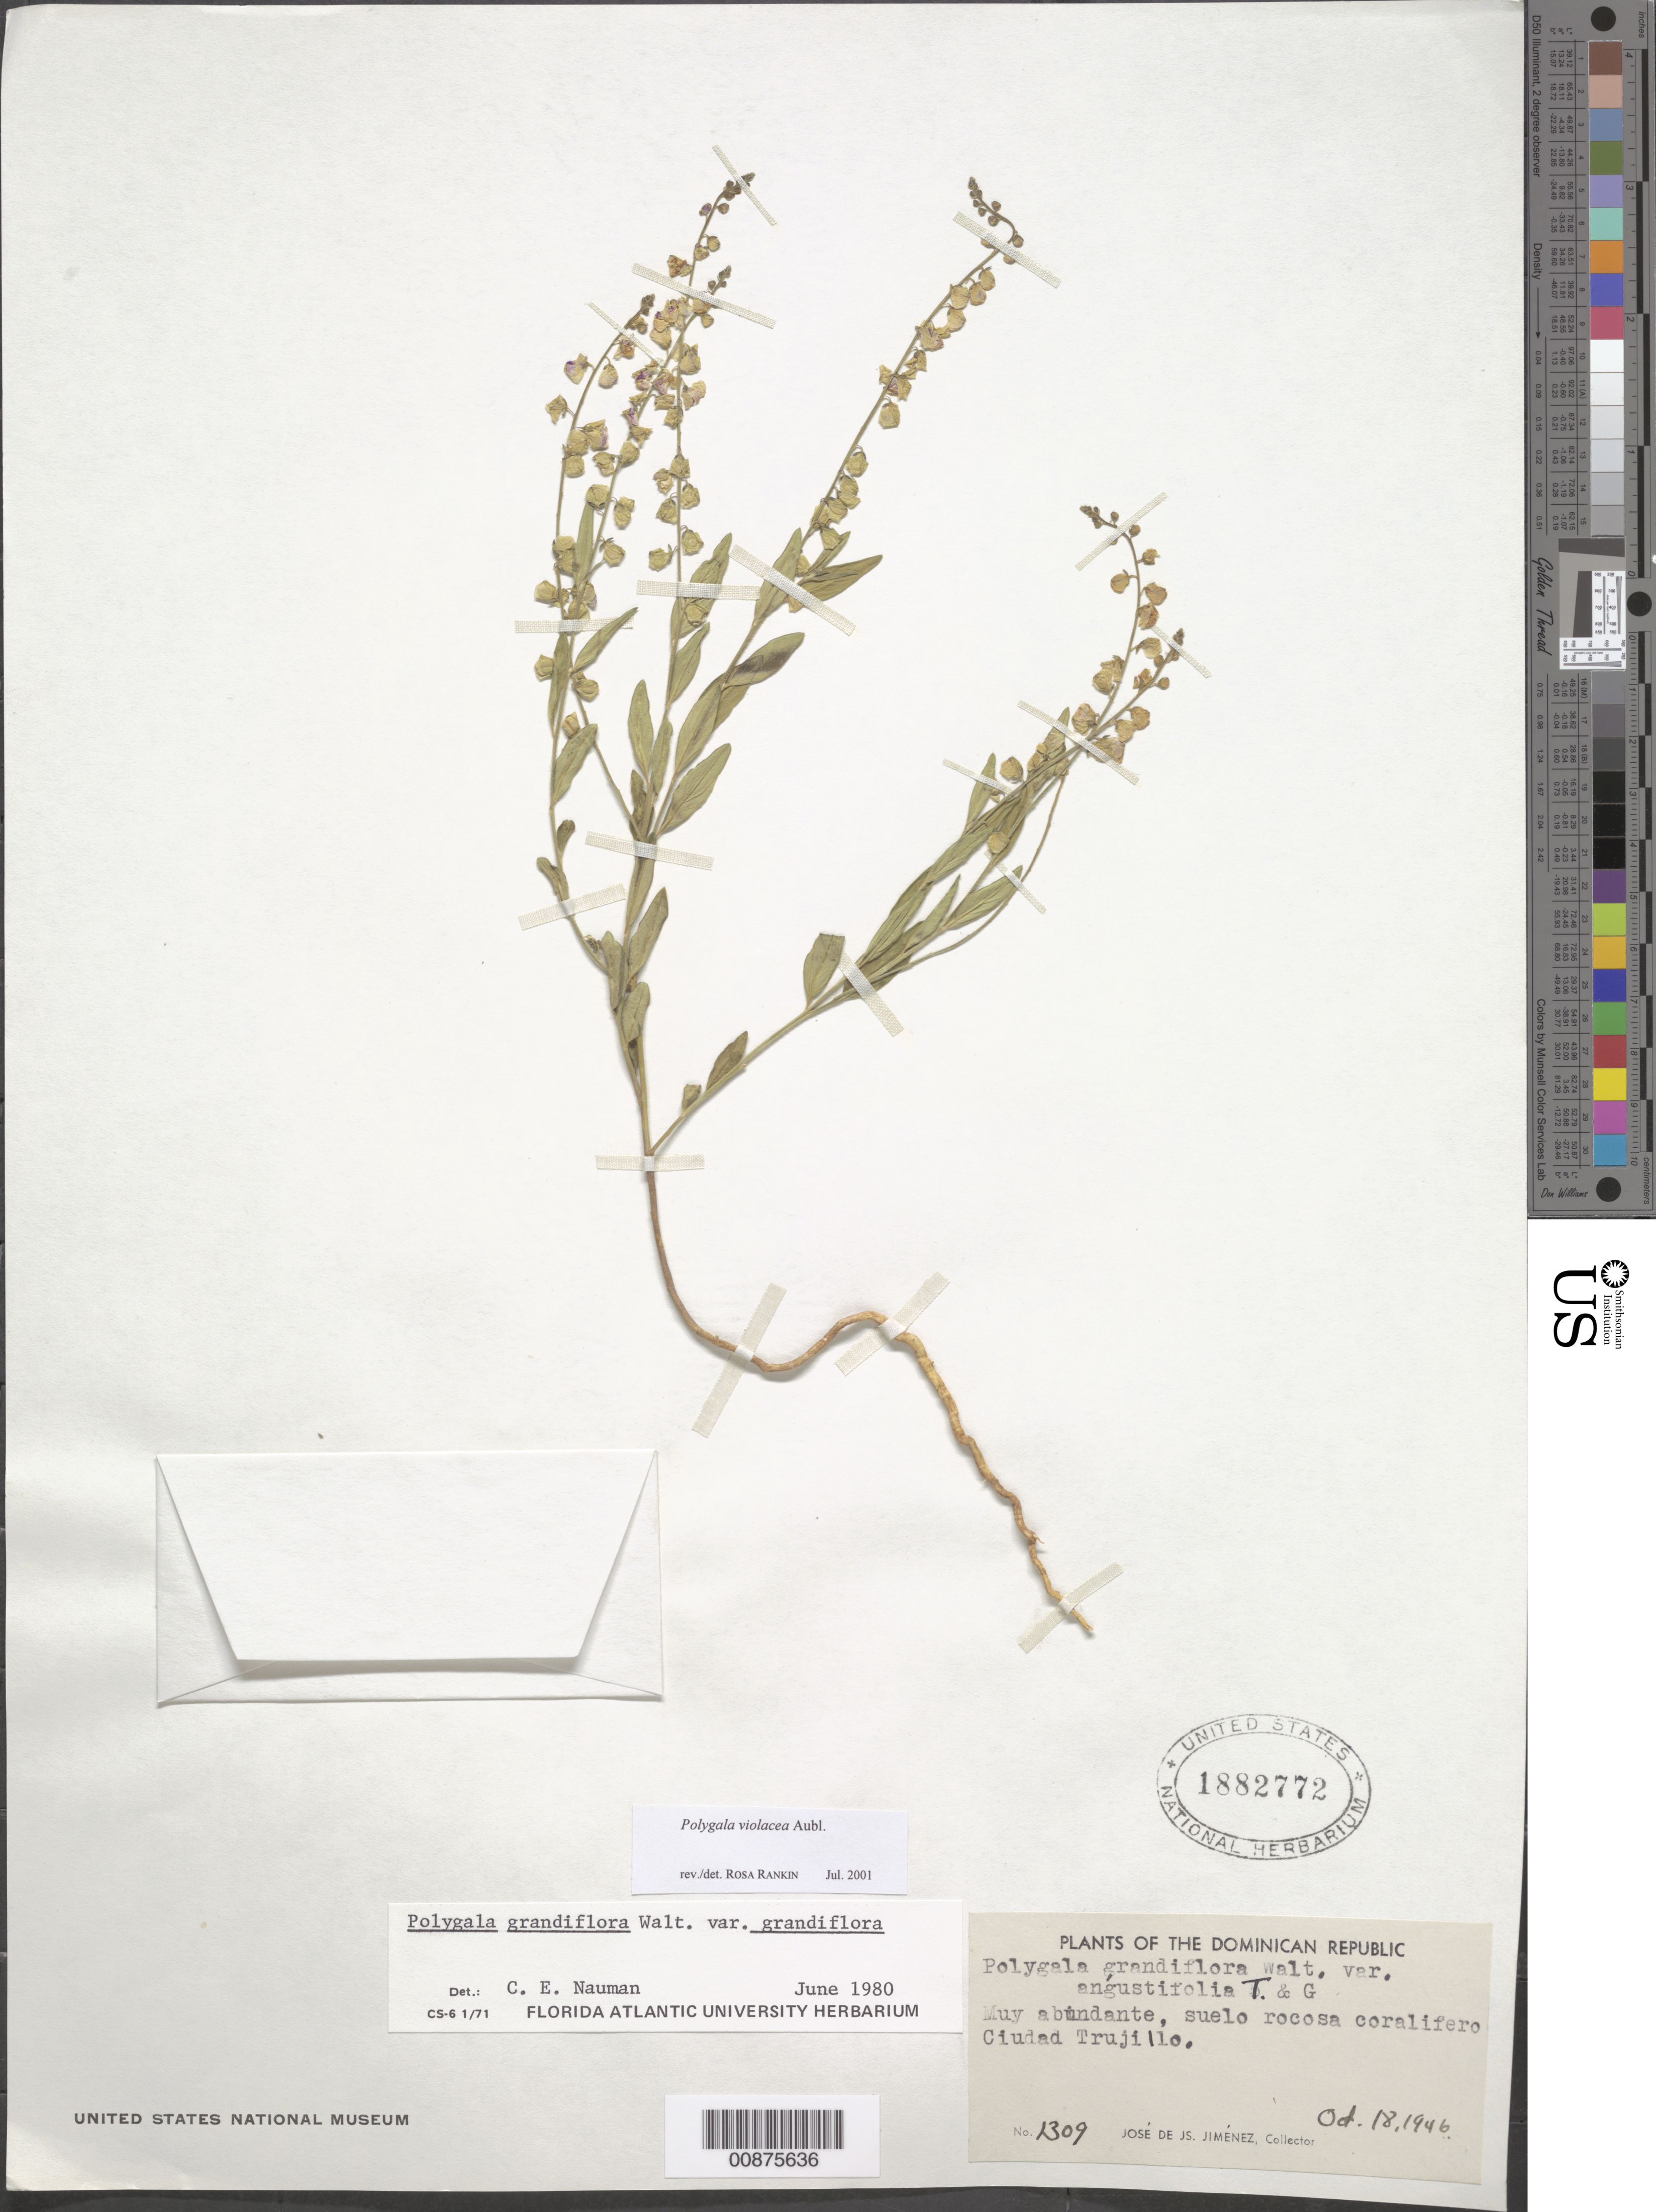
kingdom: Plantae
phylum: Tracheophyta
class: Magnoliopsida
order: Fabales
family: Polygalaceae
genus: Asemeia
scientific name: Asemeia violacea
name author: (Aubl.) J.F.B. Pastore & J.R. Abbott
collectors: J. J. Jiménez Almonte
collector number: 1309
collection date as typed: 18 Oct 1946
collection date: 1946-10-18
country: Dominican Republic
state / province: Distrito Nacional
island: Hispaniola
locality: Ciudad de Santo Domingo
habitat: Suelo rocosa coralifero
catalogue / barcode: US 1882772